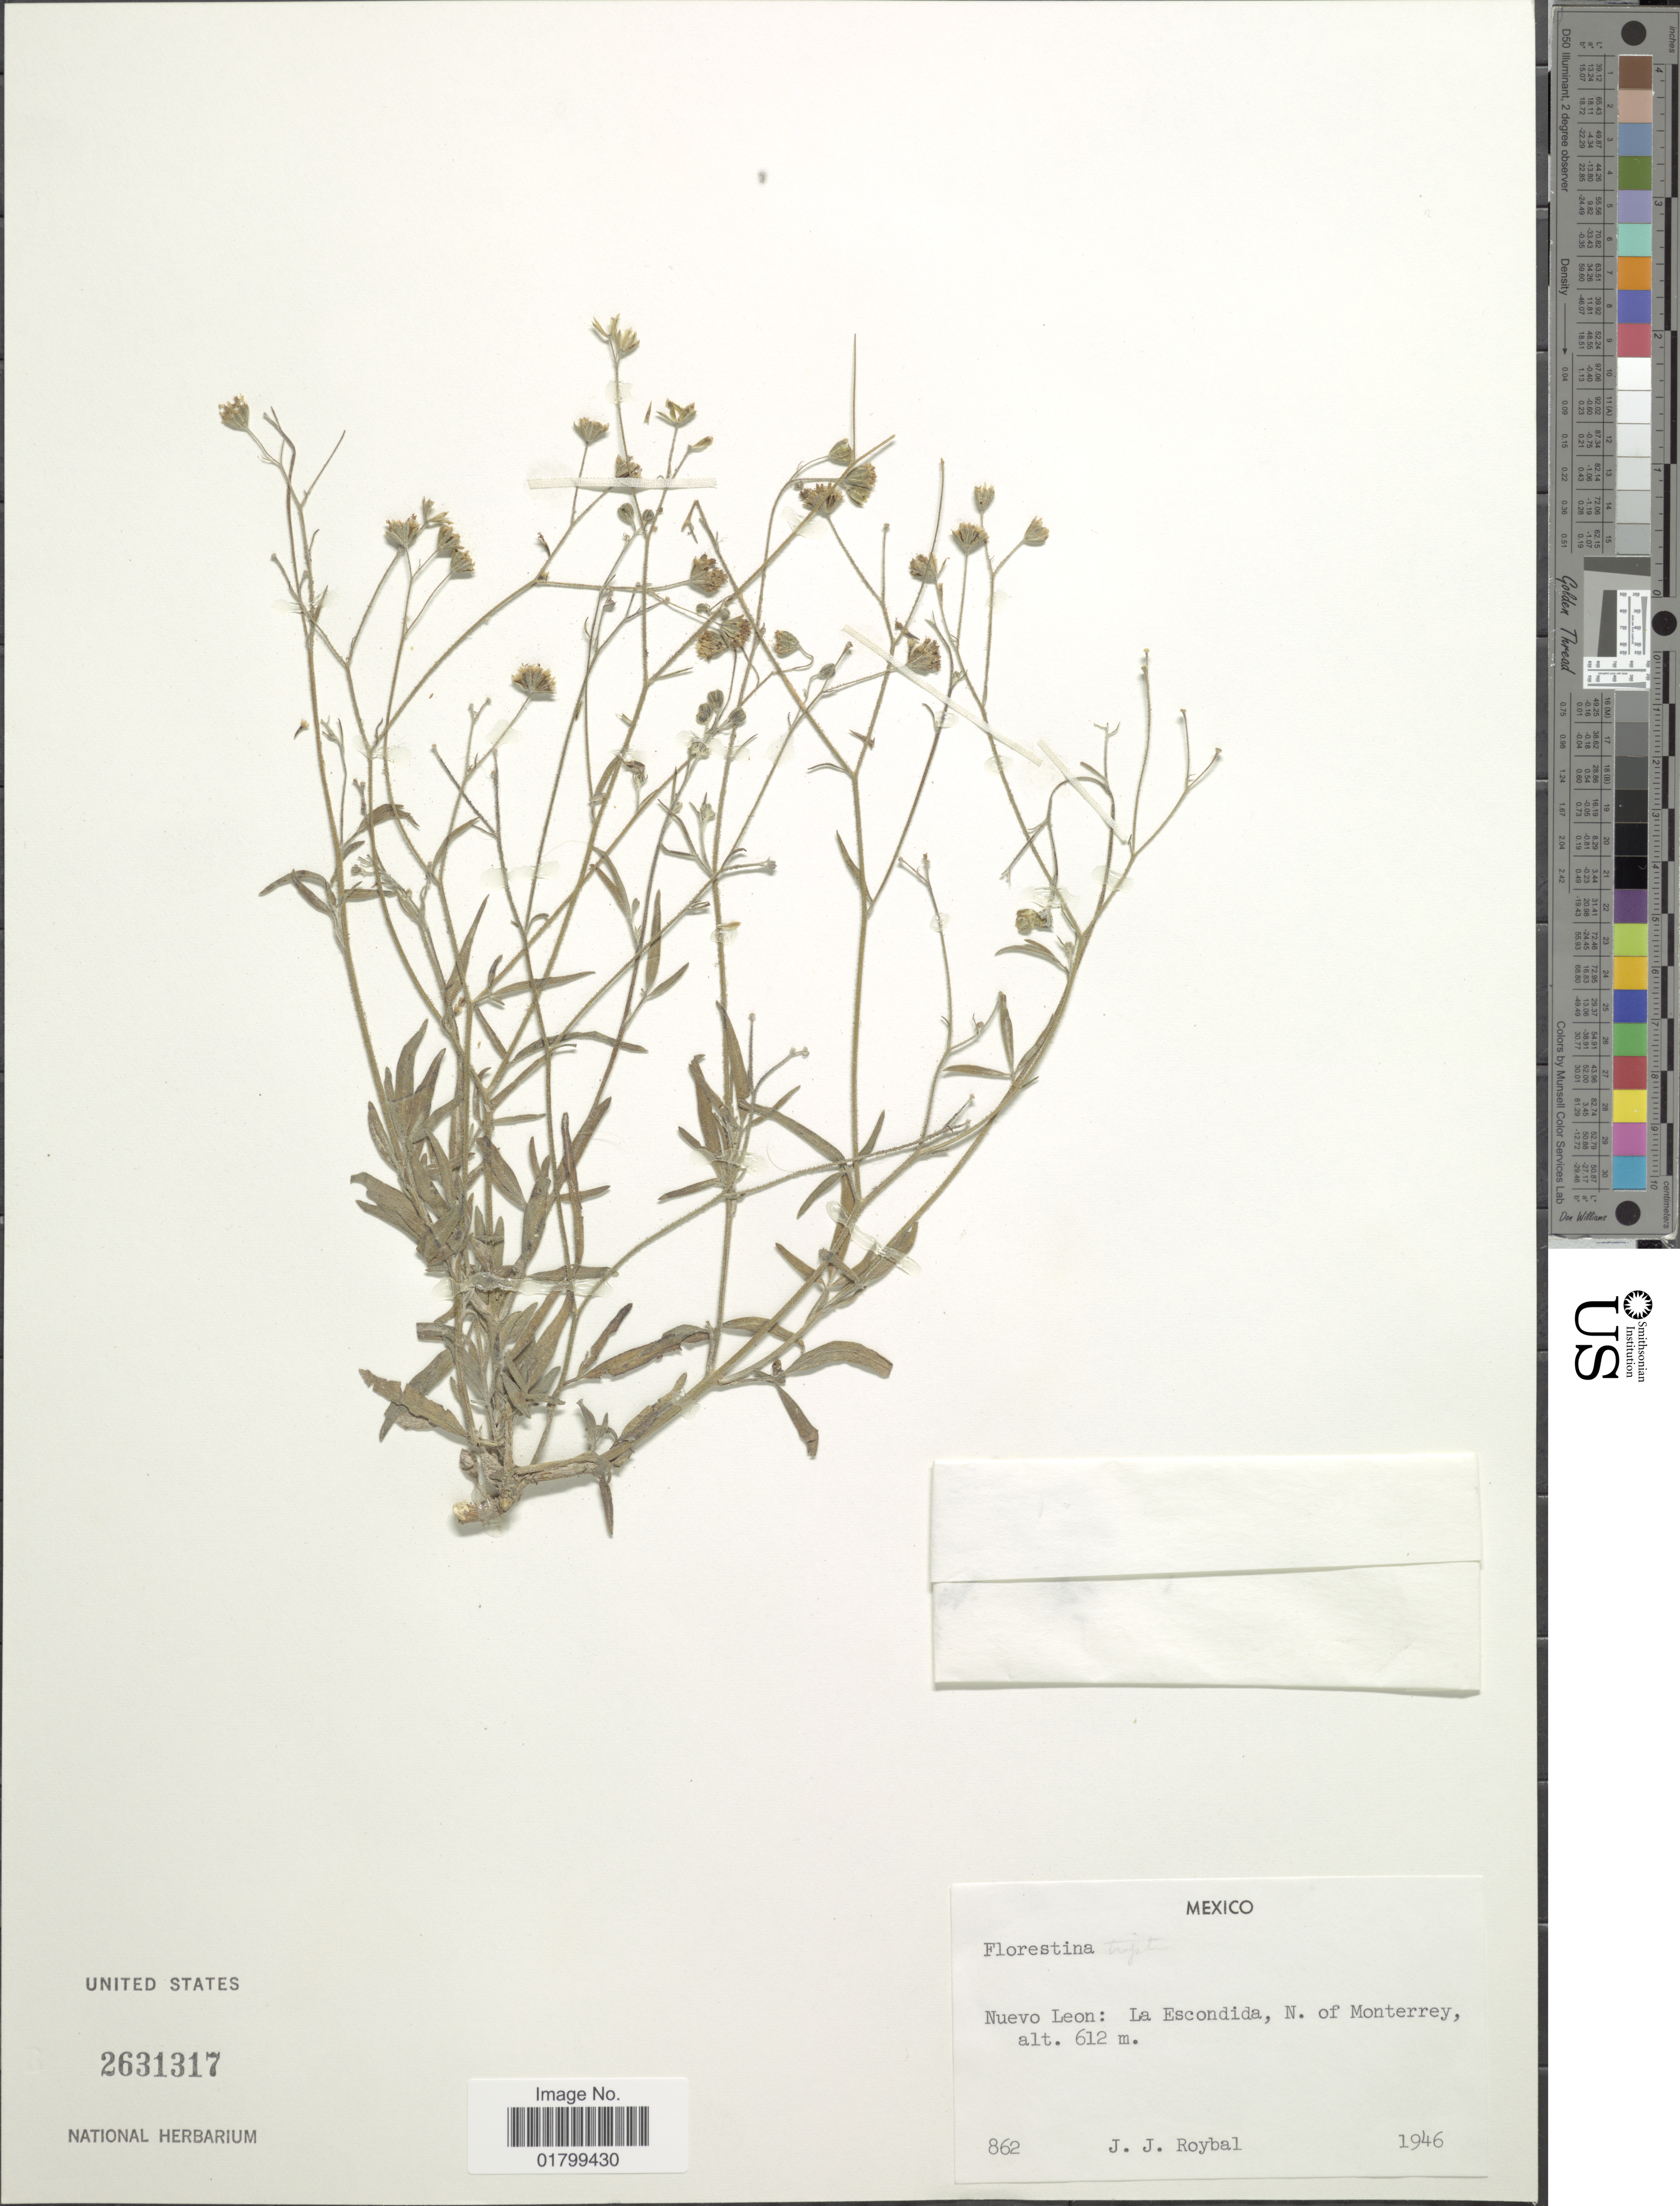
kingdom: Plantae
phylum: Tracheophyta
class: Magnoliopsida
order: Asterales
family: Asteraceae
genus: Florestina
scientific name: Florestina sp.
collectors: J. J. Roybal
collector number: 862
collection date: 1946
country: Mexico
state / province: Nuevo León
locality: La Escondida, N. of Monterrey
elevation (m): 612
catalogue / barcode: US 2631317